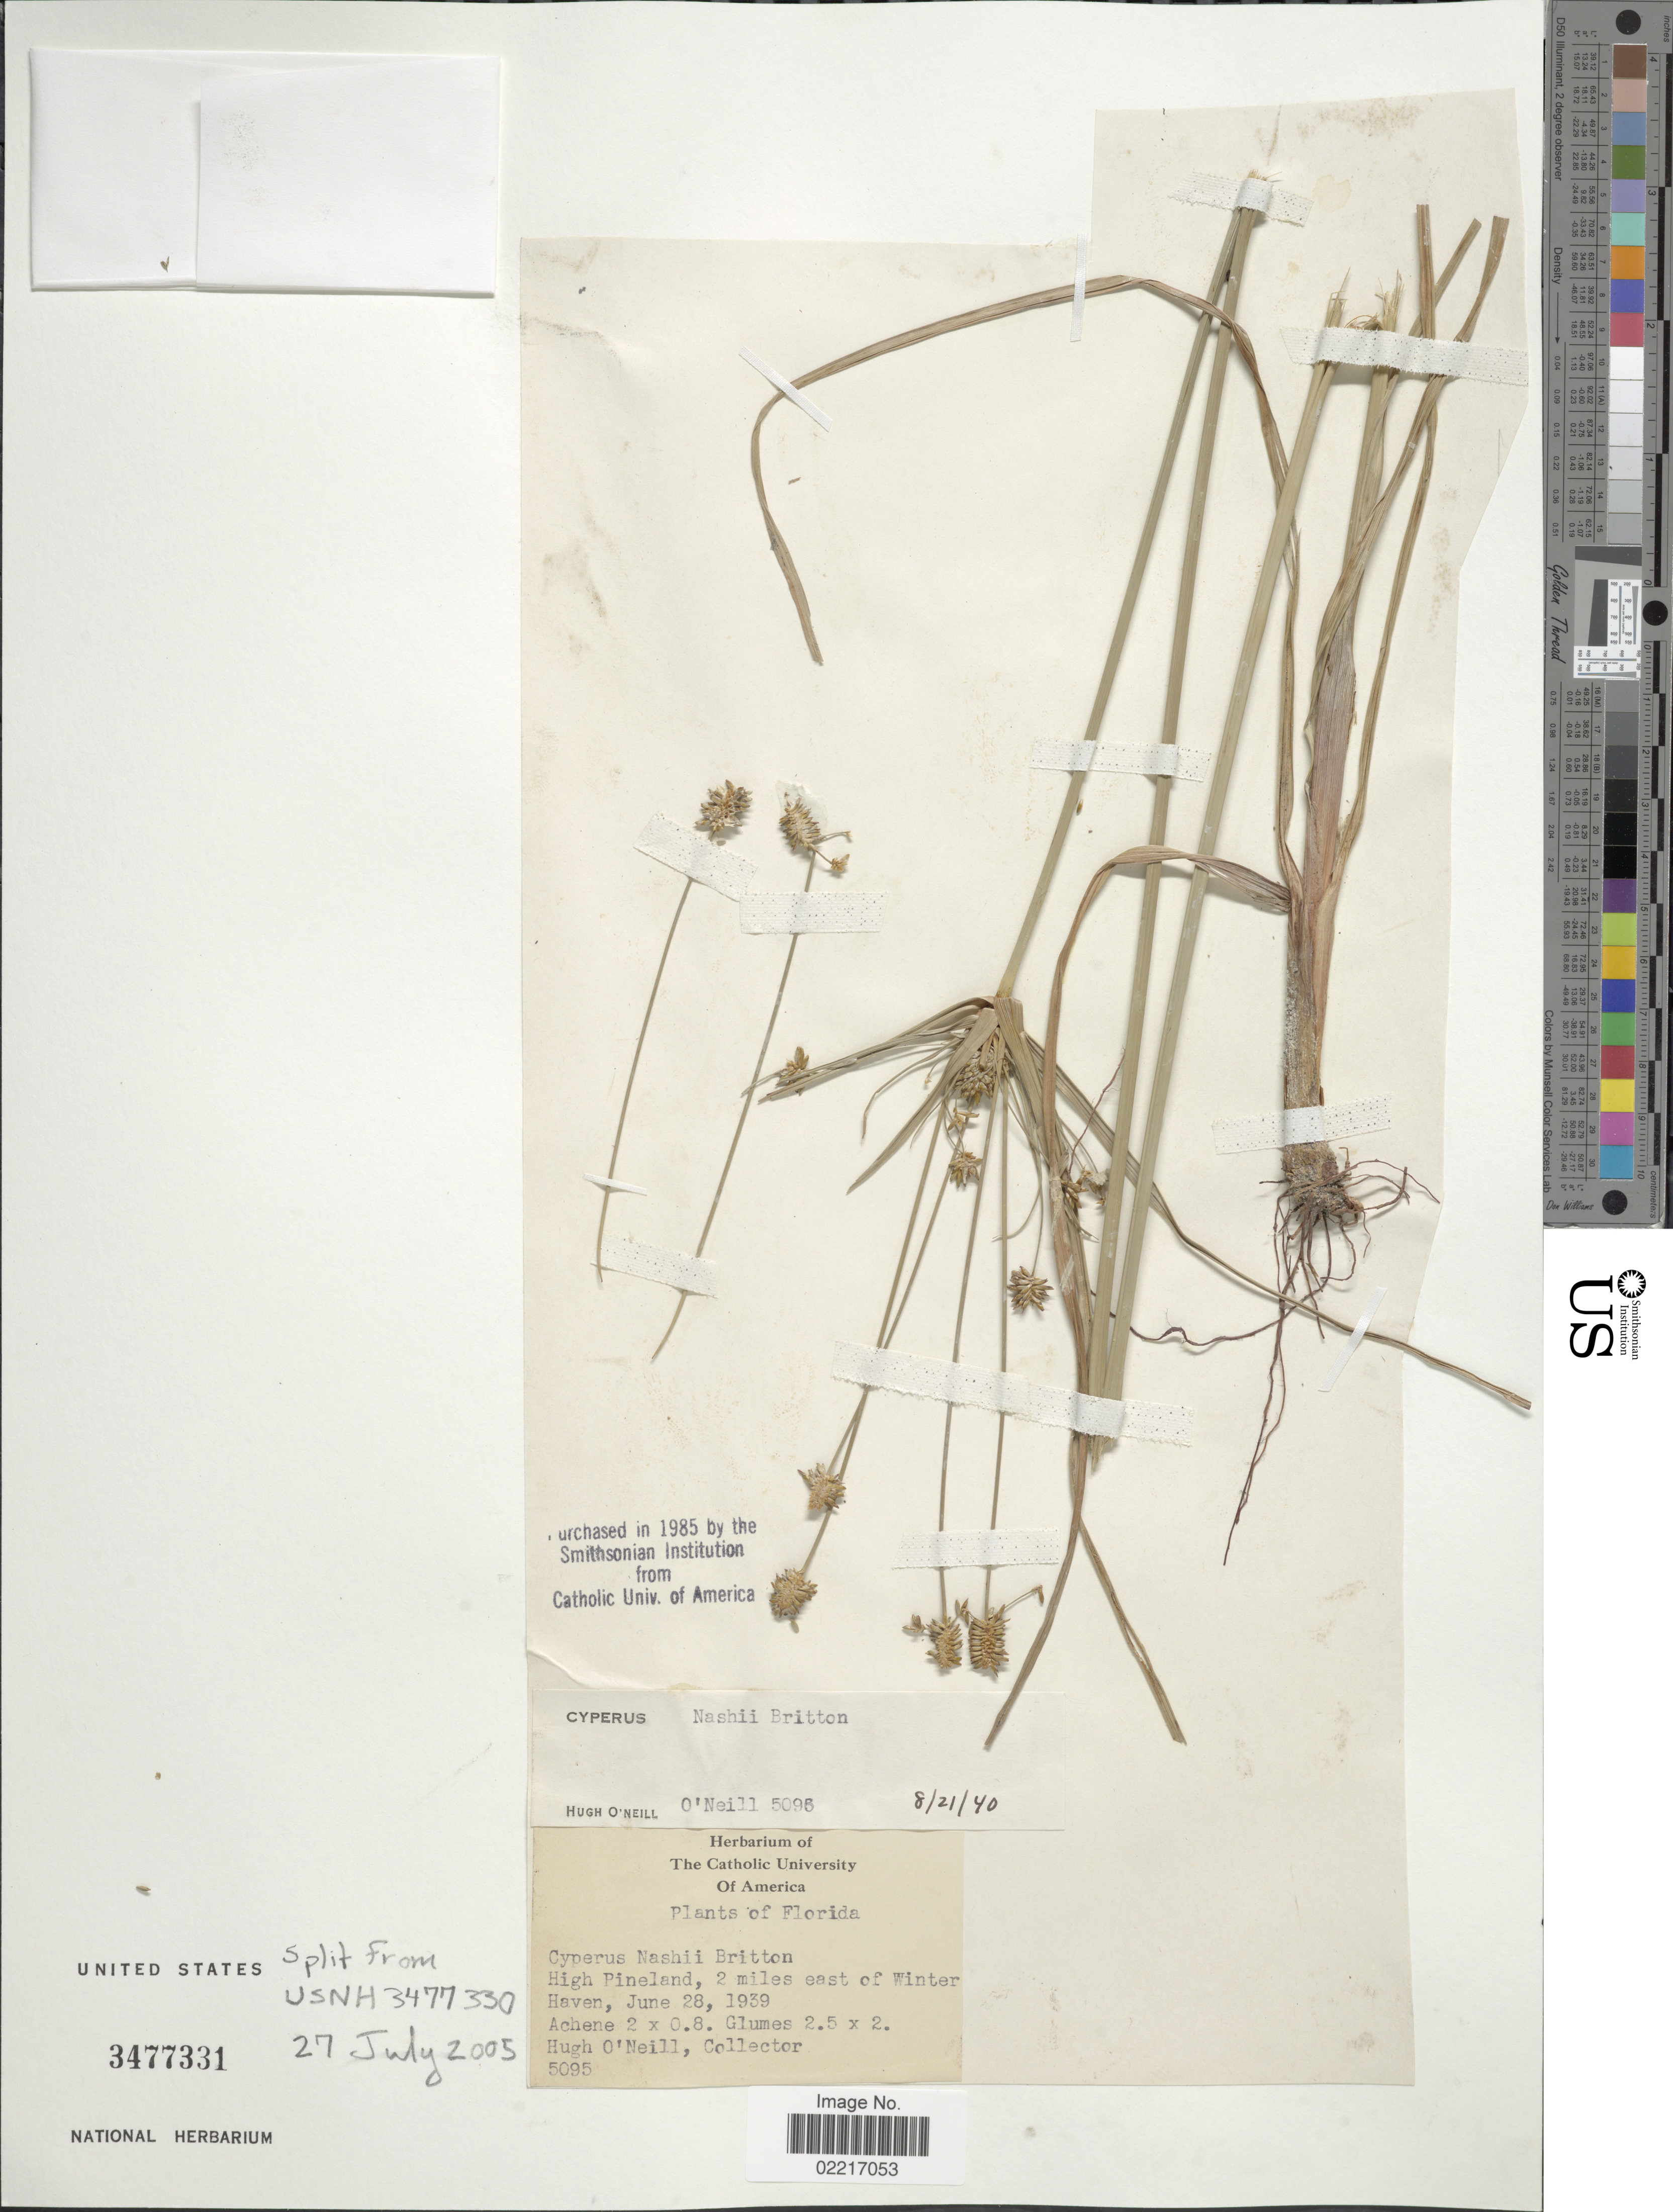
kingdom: Plantae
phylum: Tracheophyta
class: Liliopsida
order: Poales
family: Cyperaceae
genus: Cyperus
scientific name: Cyperus nashii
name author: Britton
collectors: H. O'Neill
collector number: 5095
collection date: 1939-06-28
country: United States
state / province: Florida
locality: High Pineland, 2 miles east of Winter Haven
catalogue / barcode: US 3477331